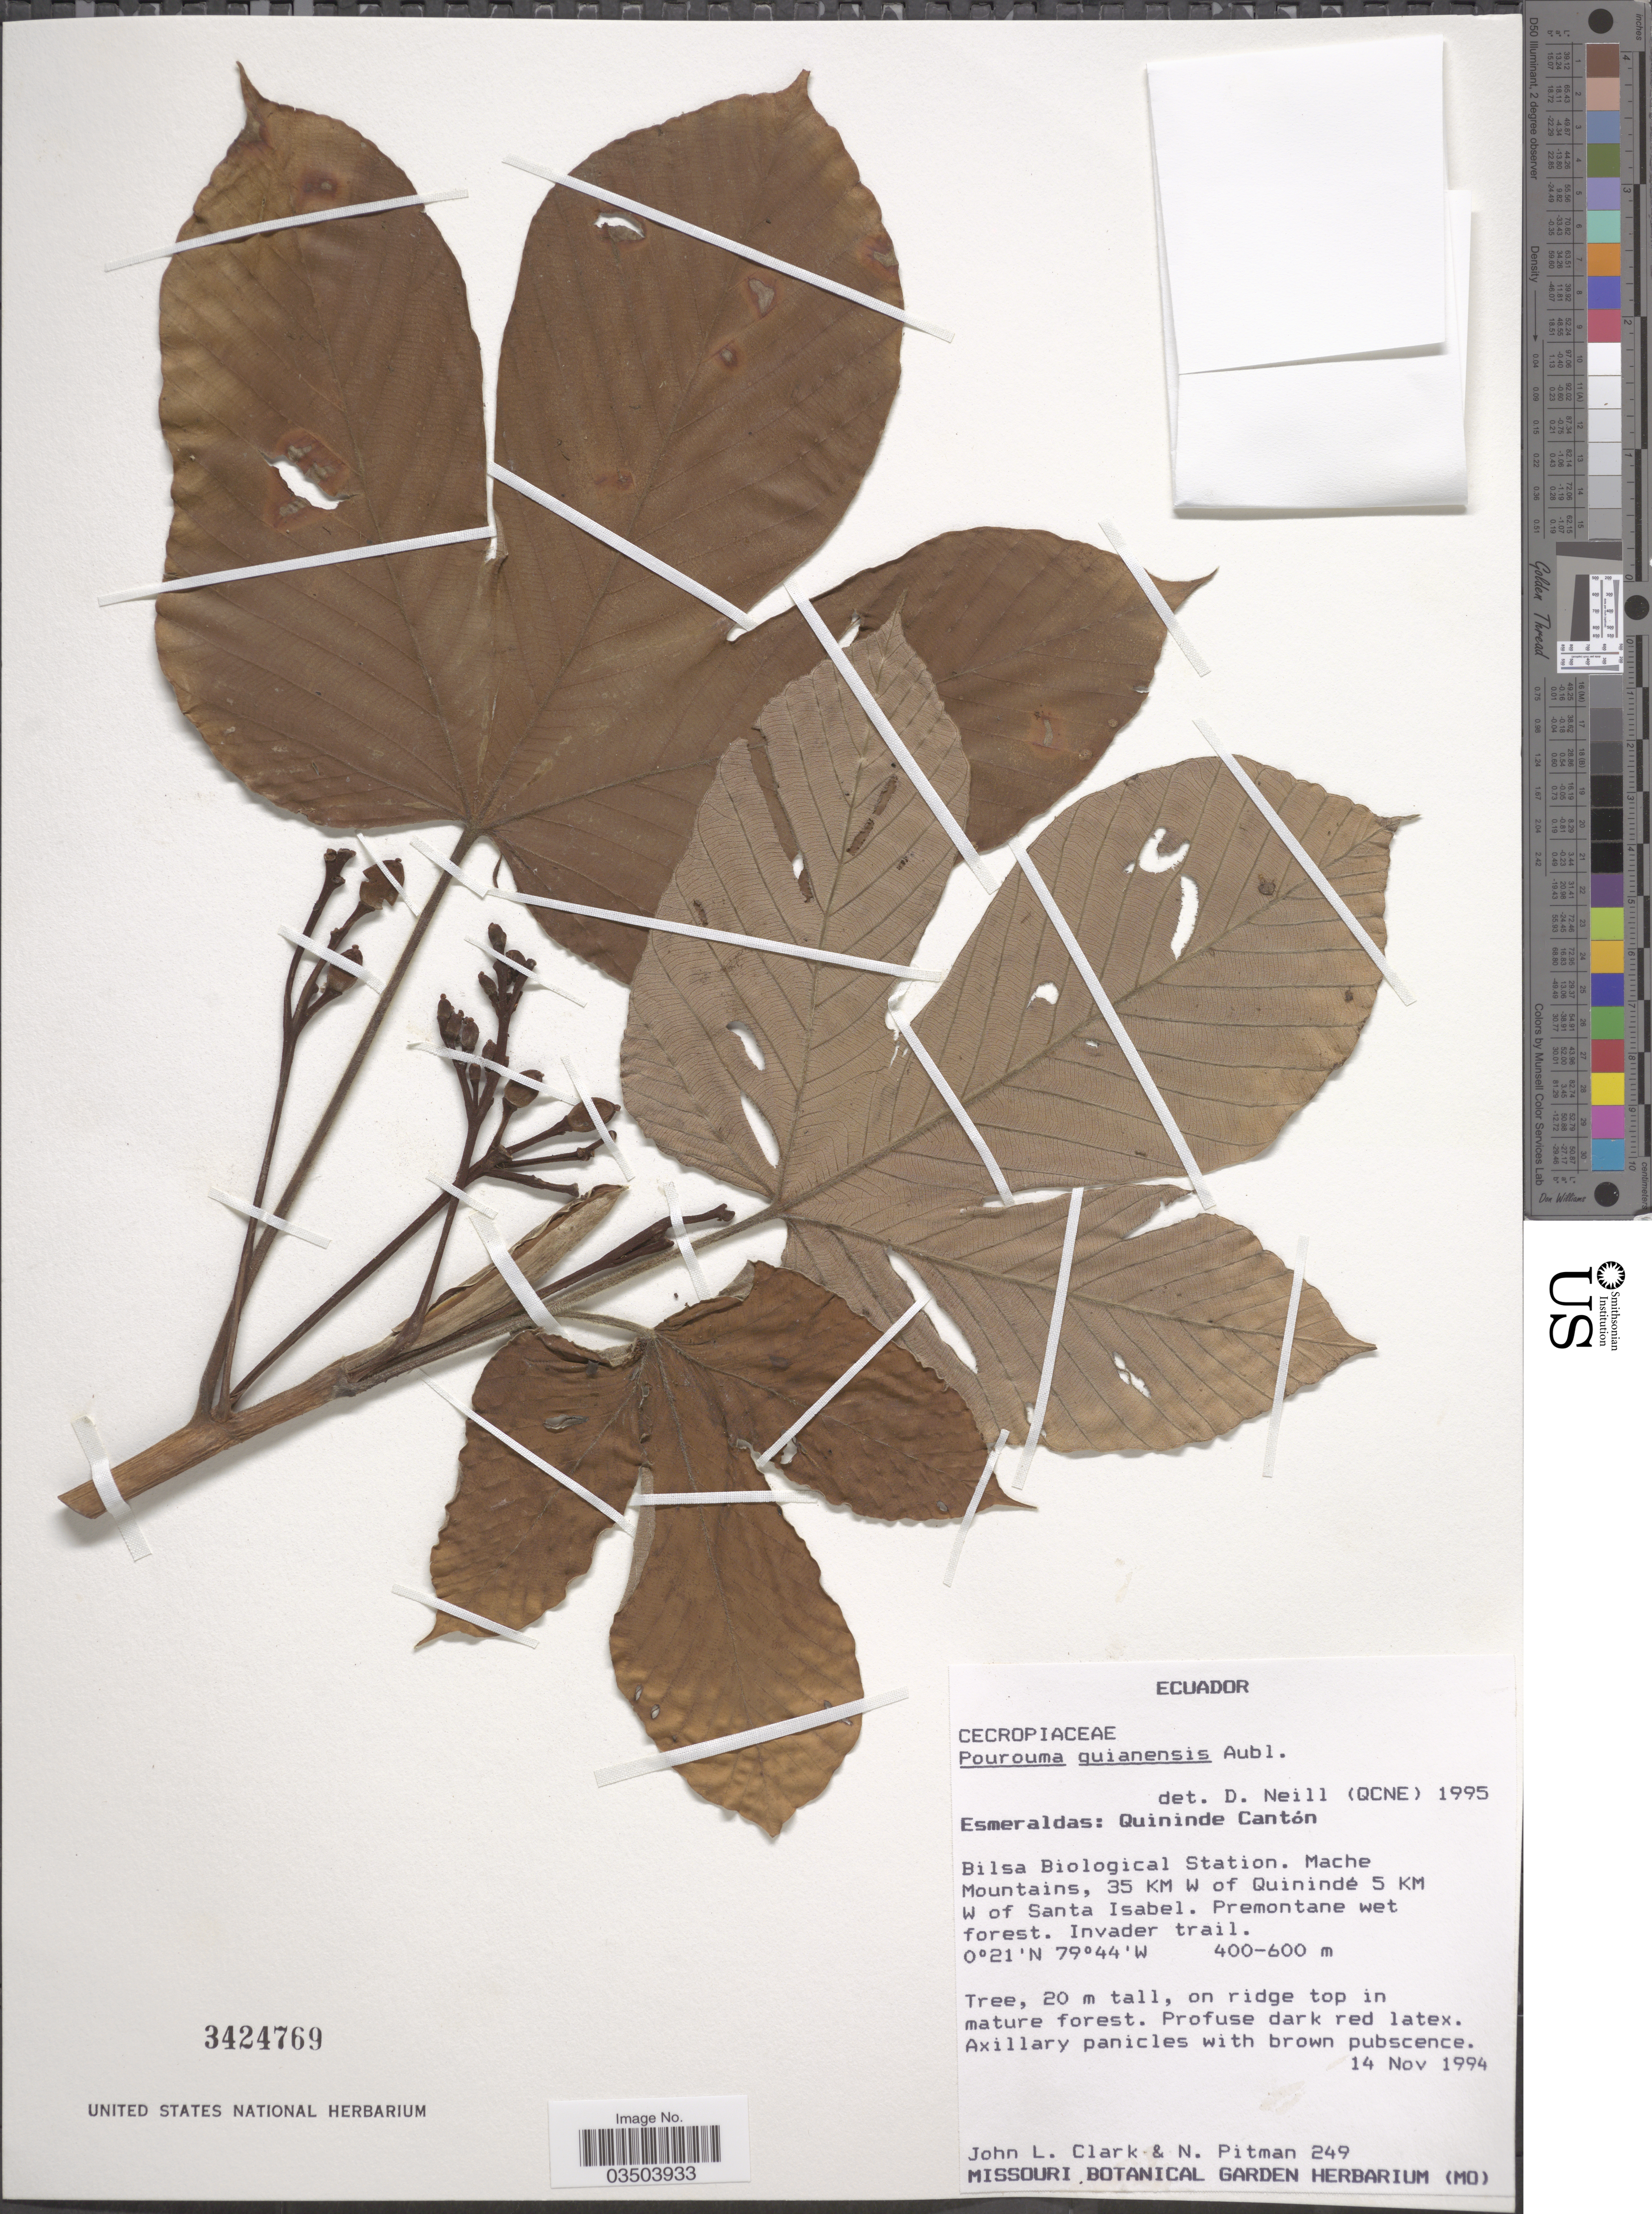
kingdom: Plantae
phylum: Tracheophyta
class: Magnoliopsida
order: Rosales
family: Urticaceae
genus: Pourouma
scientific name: Pourouma guianensis subsp. guianensis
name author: Aubl.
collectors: J. L. Clark & N. Pitman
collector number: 249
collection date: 1994-11-14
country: Ecuador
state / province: Esmeraldas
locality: Quininde Cantón. Bilsa Biological Station. Mache Mountains, 35 KM W of Quininde 5 KM W of Santa Isabel.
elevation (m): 400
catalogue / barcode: US 3424769